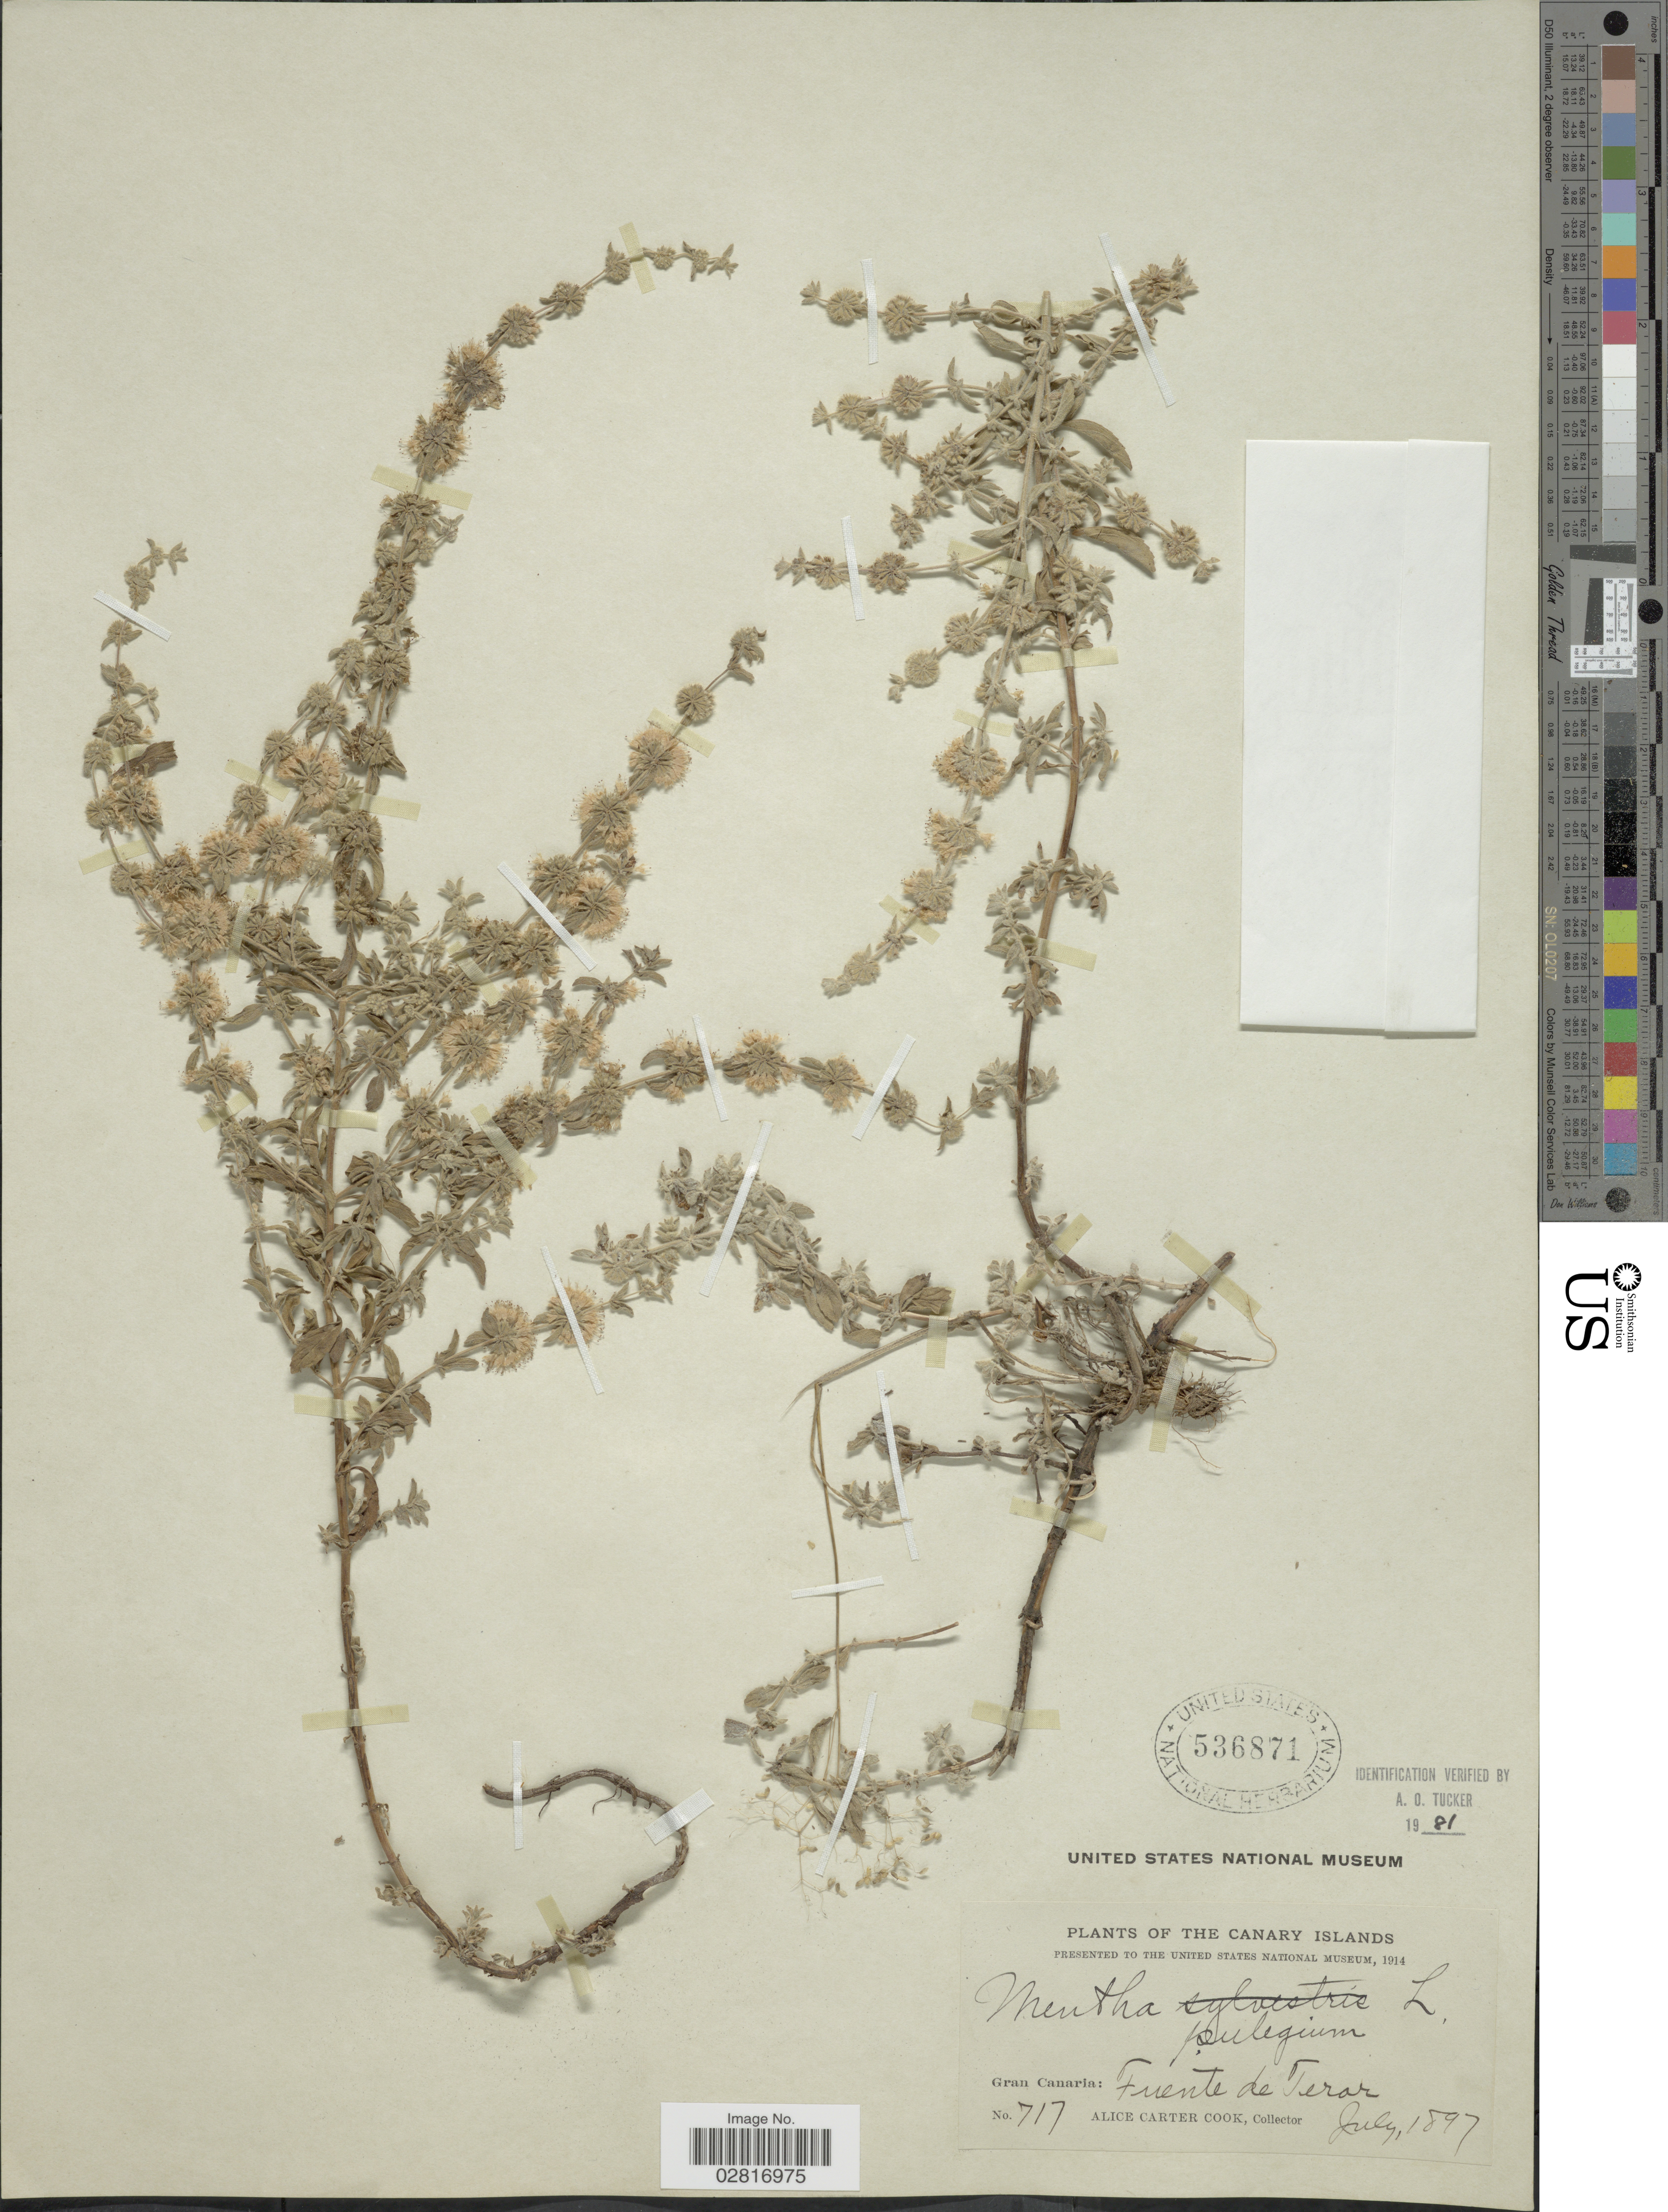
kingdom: Plantae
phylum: Tracheophyta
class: Magnoliopsida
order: Lamiales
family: Lamiaceae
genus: Mentha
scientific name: Mentha pulegium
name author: L.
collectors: Alice C. Cook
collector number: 717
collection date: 1897-07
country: Spain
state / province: Canarias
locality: The Canary Islands, Gran Canaria, Fuente de Teror.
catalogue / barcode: US 536871